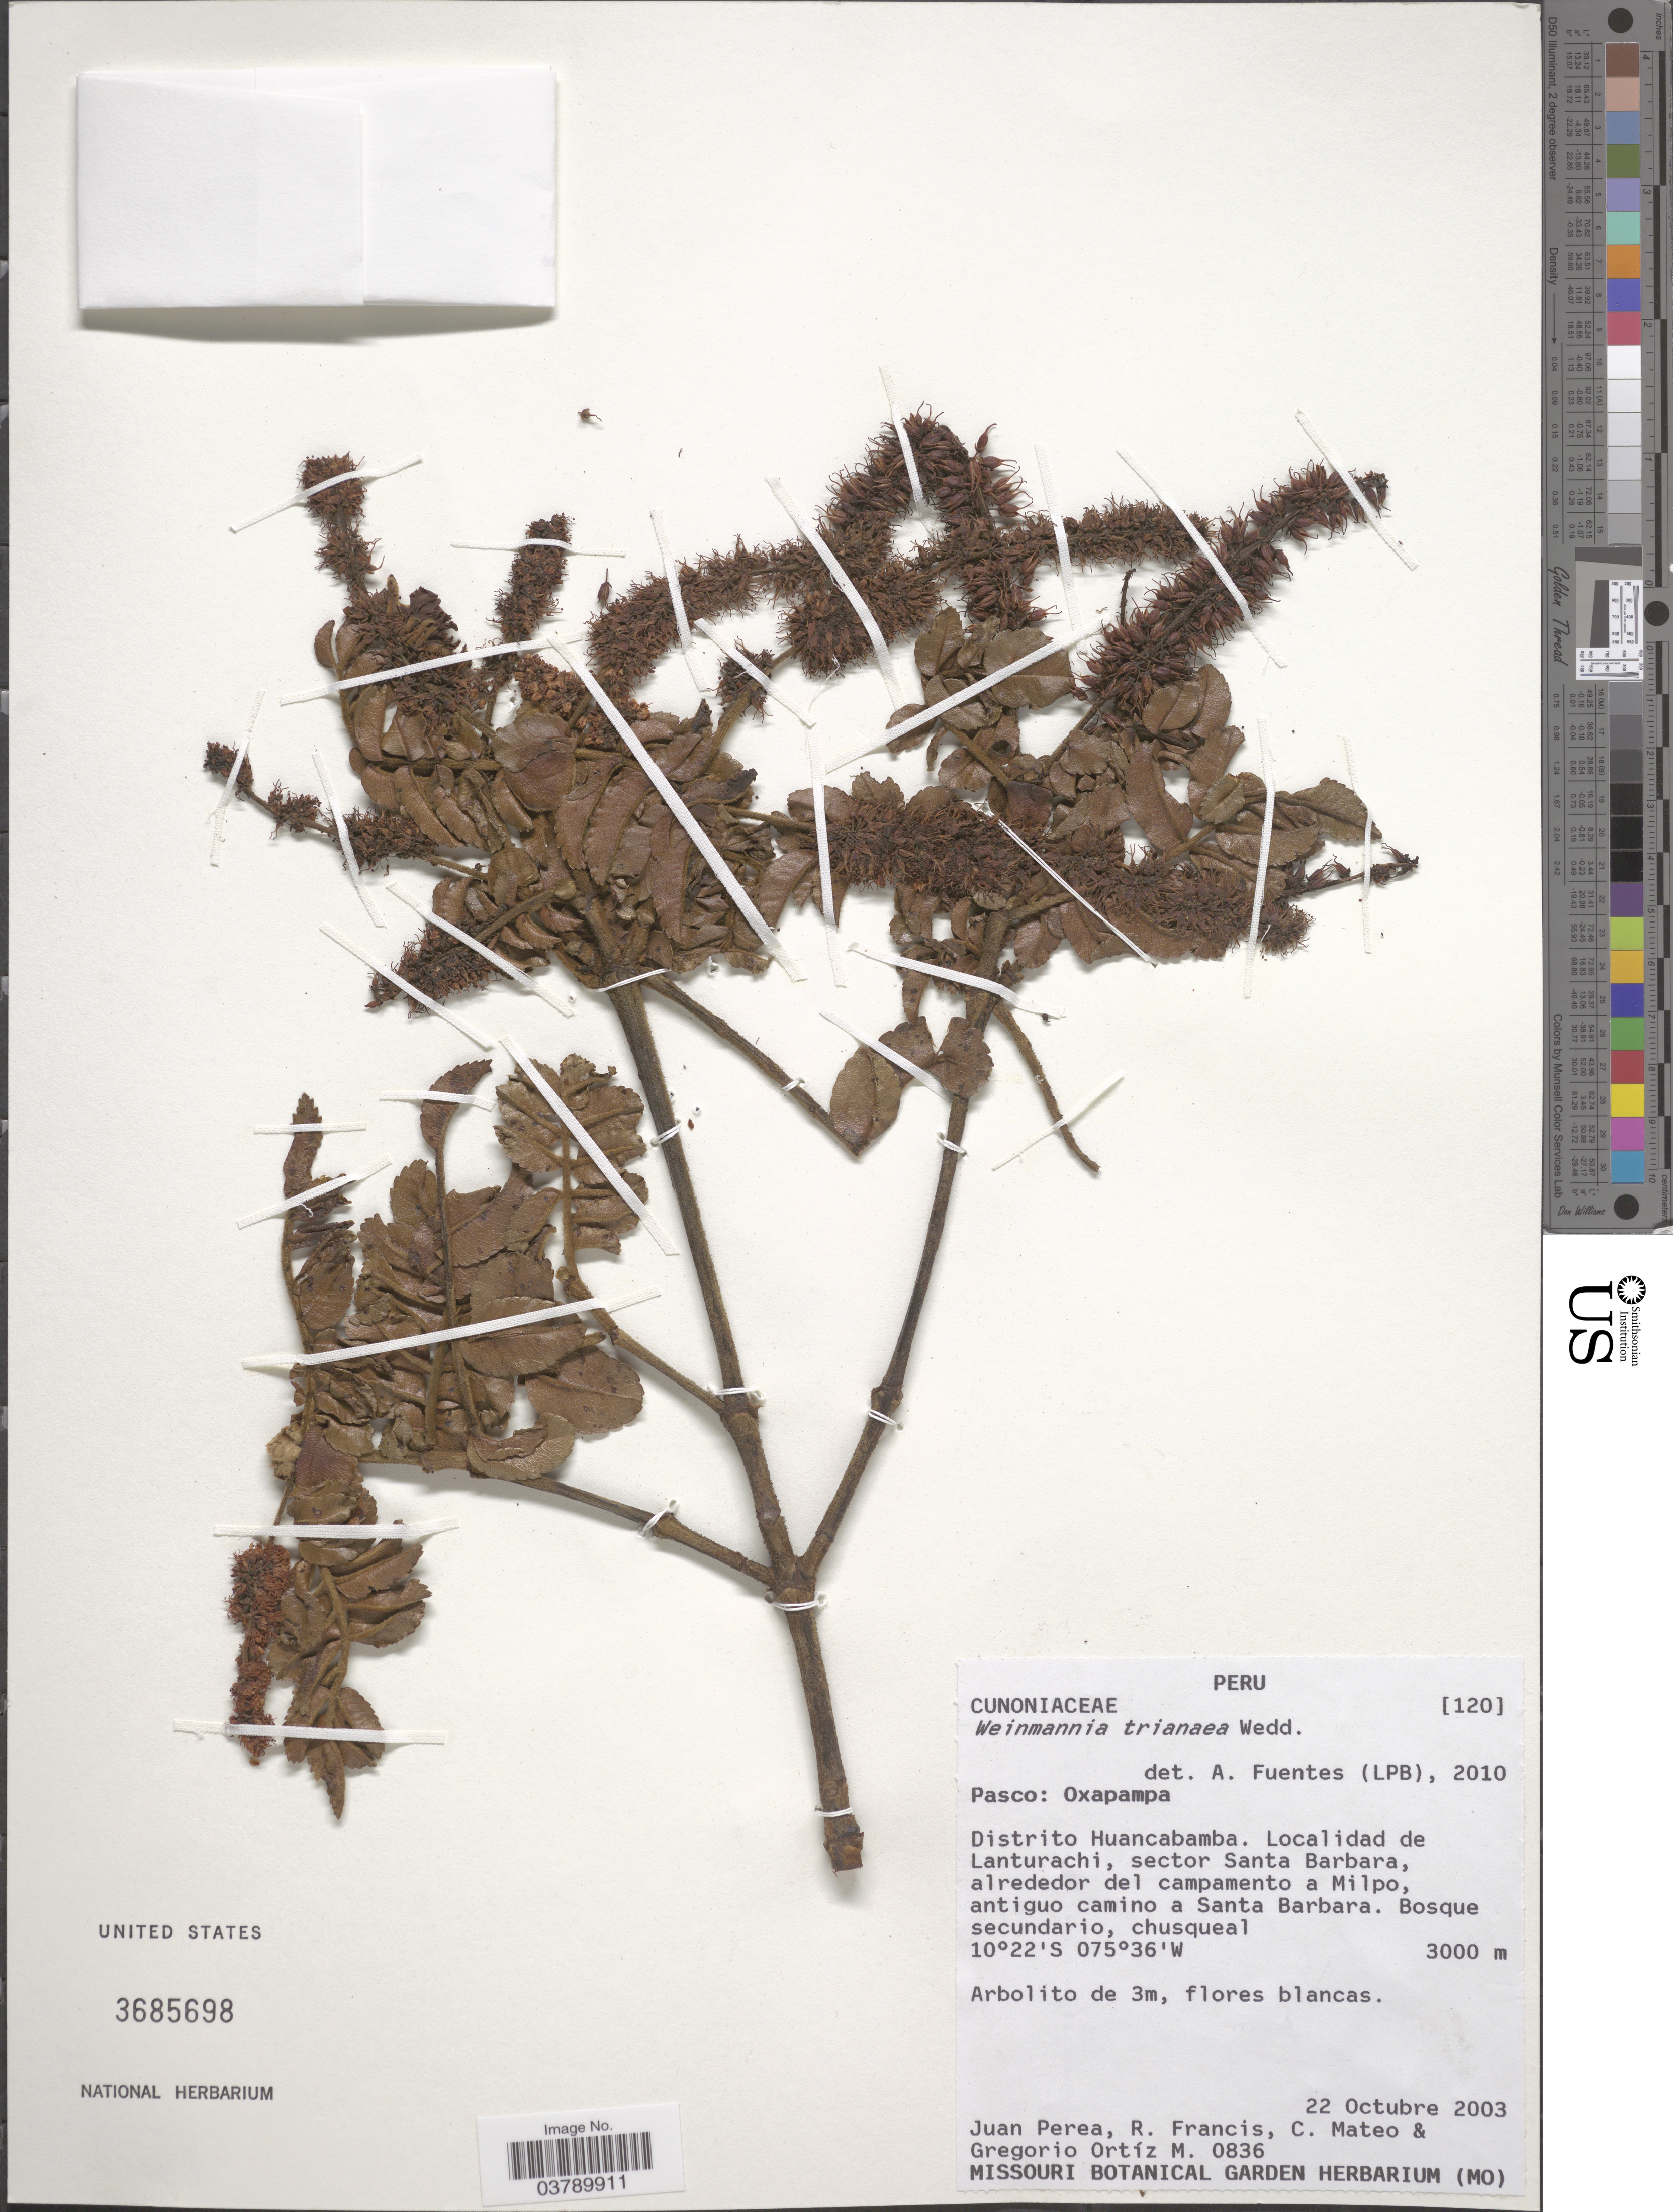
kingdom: Plantae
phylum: Tracheophyta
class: Magnoliopsida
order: Oxalidales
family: Cunoniaceae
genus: Weinmannia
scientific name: Weinmannia trianaea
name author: Wedd.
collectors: J. Perea, R. Francis, C. Mateo & G. Ortiz M.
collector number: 0836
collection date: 2003-10-22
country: Peru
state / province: Pasco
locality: Oxapampa. Distrito Huancabamba. Localidad de Lanturachi, sector Santa Barbara, alrededor del campamento a Milpo, antiguo camino a Santa Barbara.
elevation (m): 3000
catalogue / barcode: US 3685698